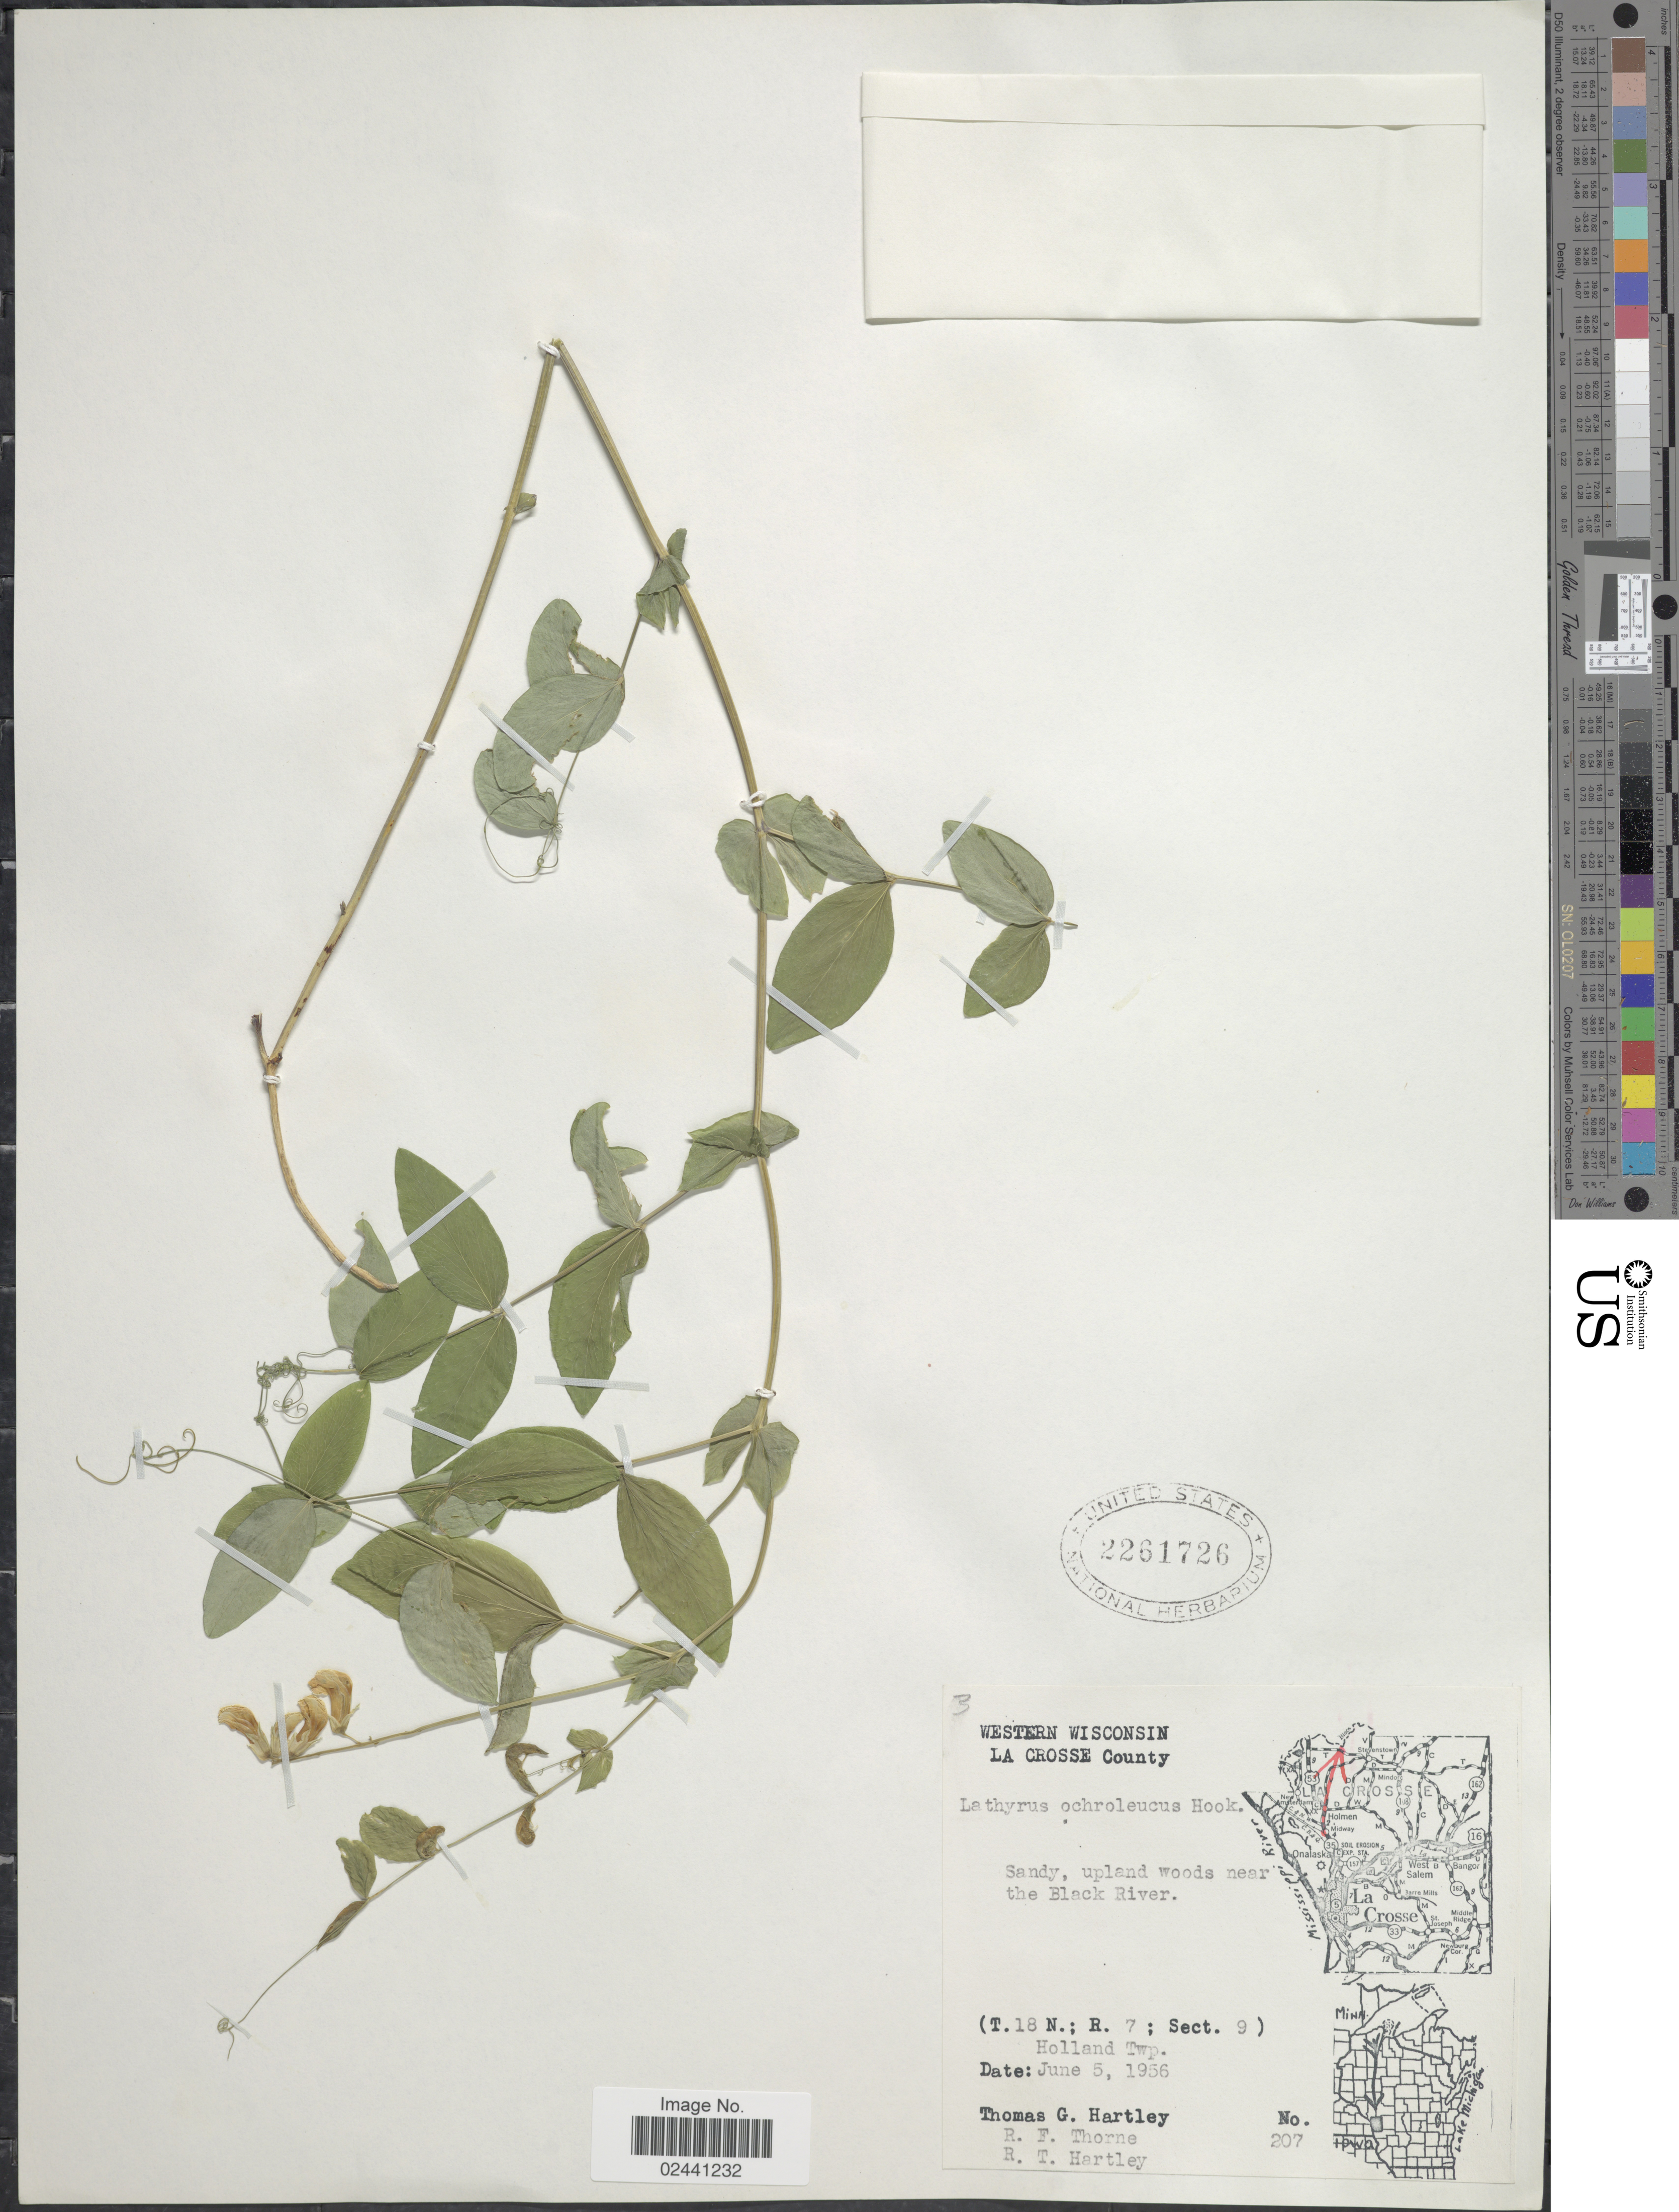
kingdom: Plantae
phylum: Tracheophyta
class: Magnoliopsida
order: Fabales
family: Fabaceae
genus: Lathyrus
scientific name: Lathyrus ochroleucus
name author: Hook.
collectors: T. G. Hartley, R. F. Thorne & R. T. Hartley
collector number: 207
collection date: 1936-06-05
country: United States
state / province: Wisconsin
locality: Western Wisconsin, La Crosse County, Sandy, upland woods near the Black River, (T18N : R7; Sect 9) Holland Twp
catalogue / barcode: US 2261726